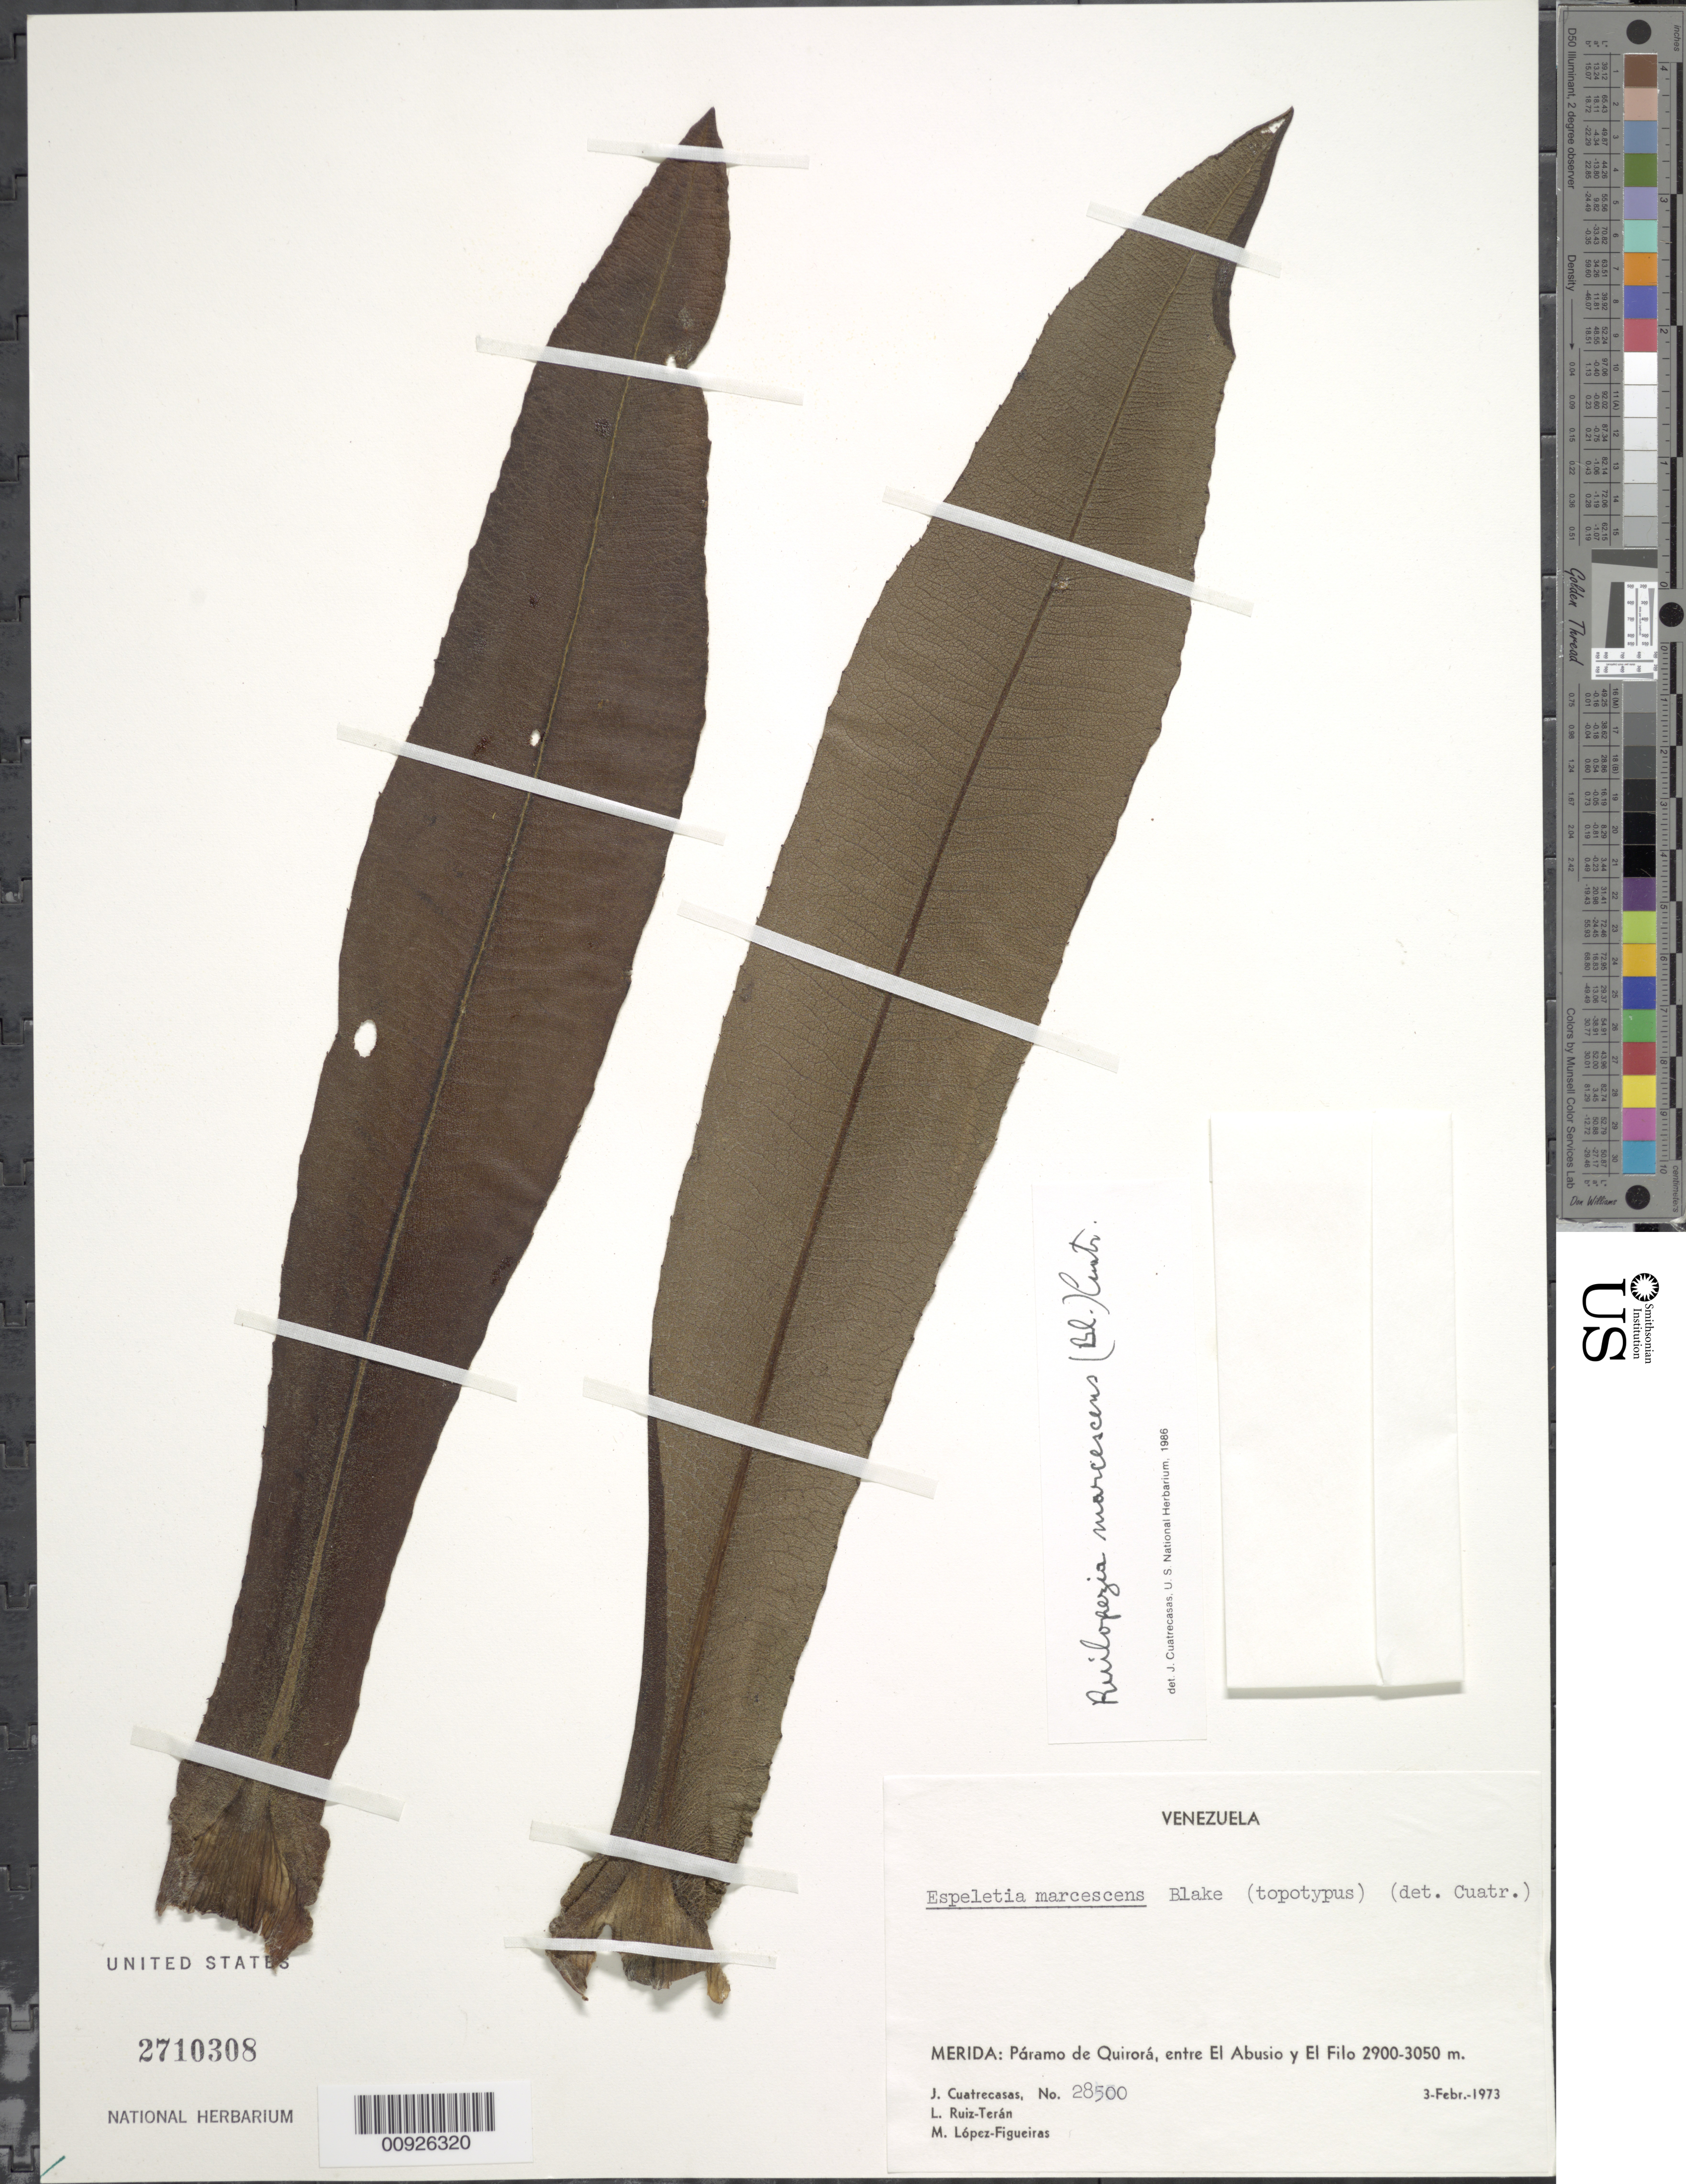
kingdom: Plantae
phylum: Tracheophyta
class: Magnoliopsida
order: Asterales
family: Asteraceae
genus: Ruilopezia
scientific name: Ruilopezia marcescens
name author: (S.F. Blake) Cuatrec.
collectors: J. Cuatrecasas, L. E. Ruíz-Terán & M. López Figueiras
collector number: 28500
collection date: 1973-02-03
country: Venezuela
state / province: Mérida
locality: Páramo de Quirorá (o de Chacantá). Entre el Abusio y El Filo.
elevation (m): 2900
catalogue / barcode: US 2710308